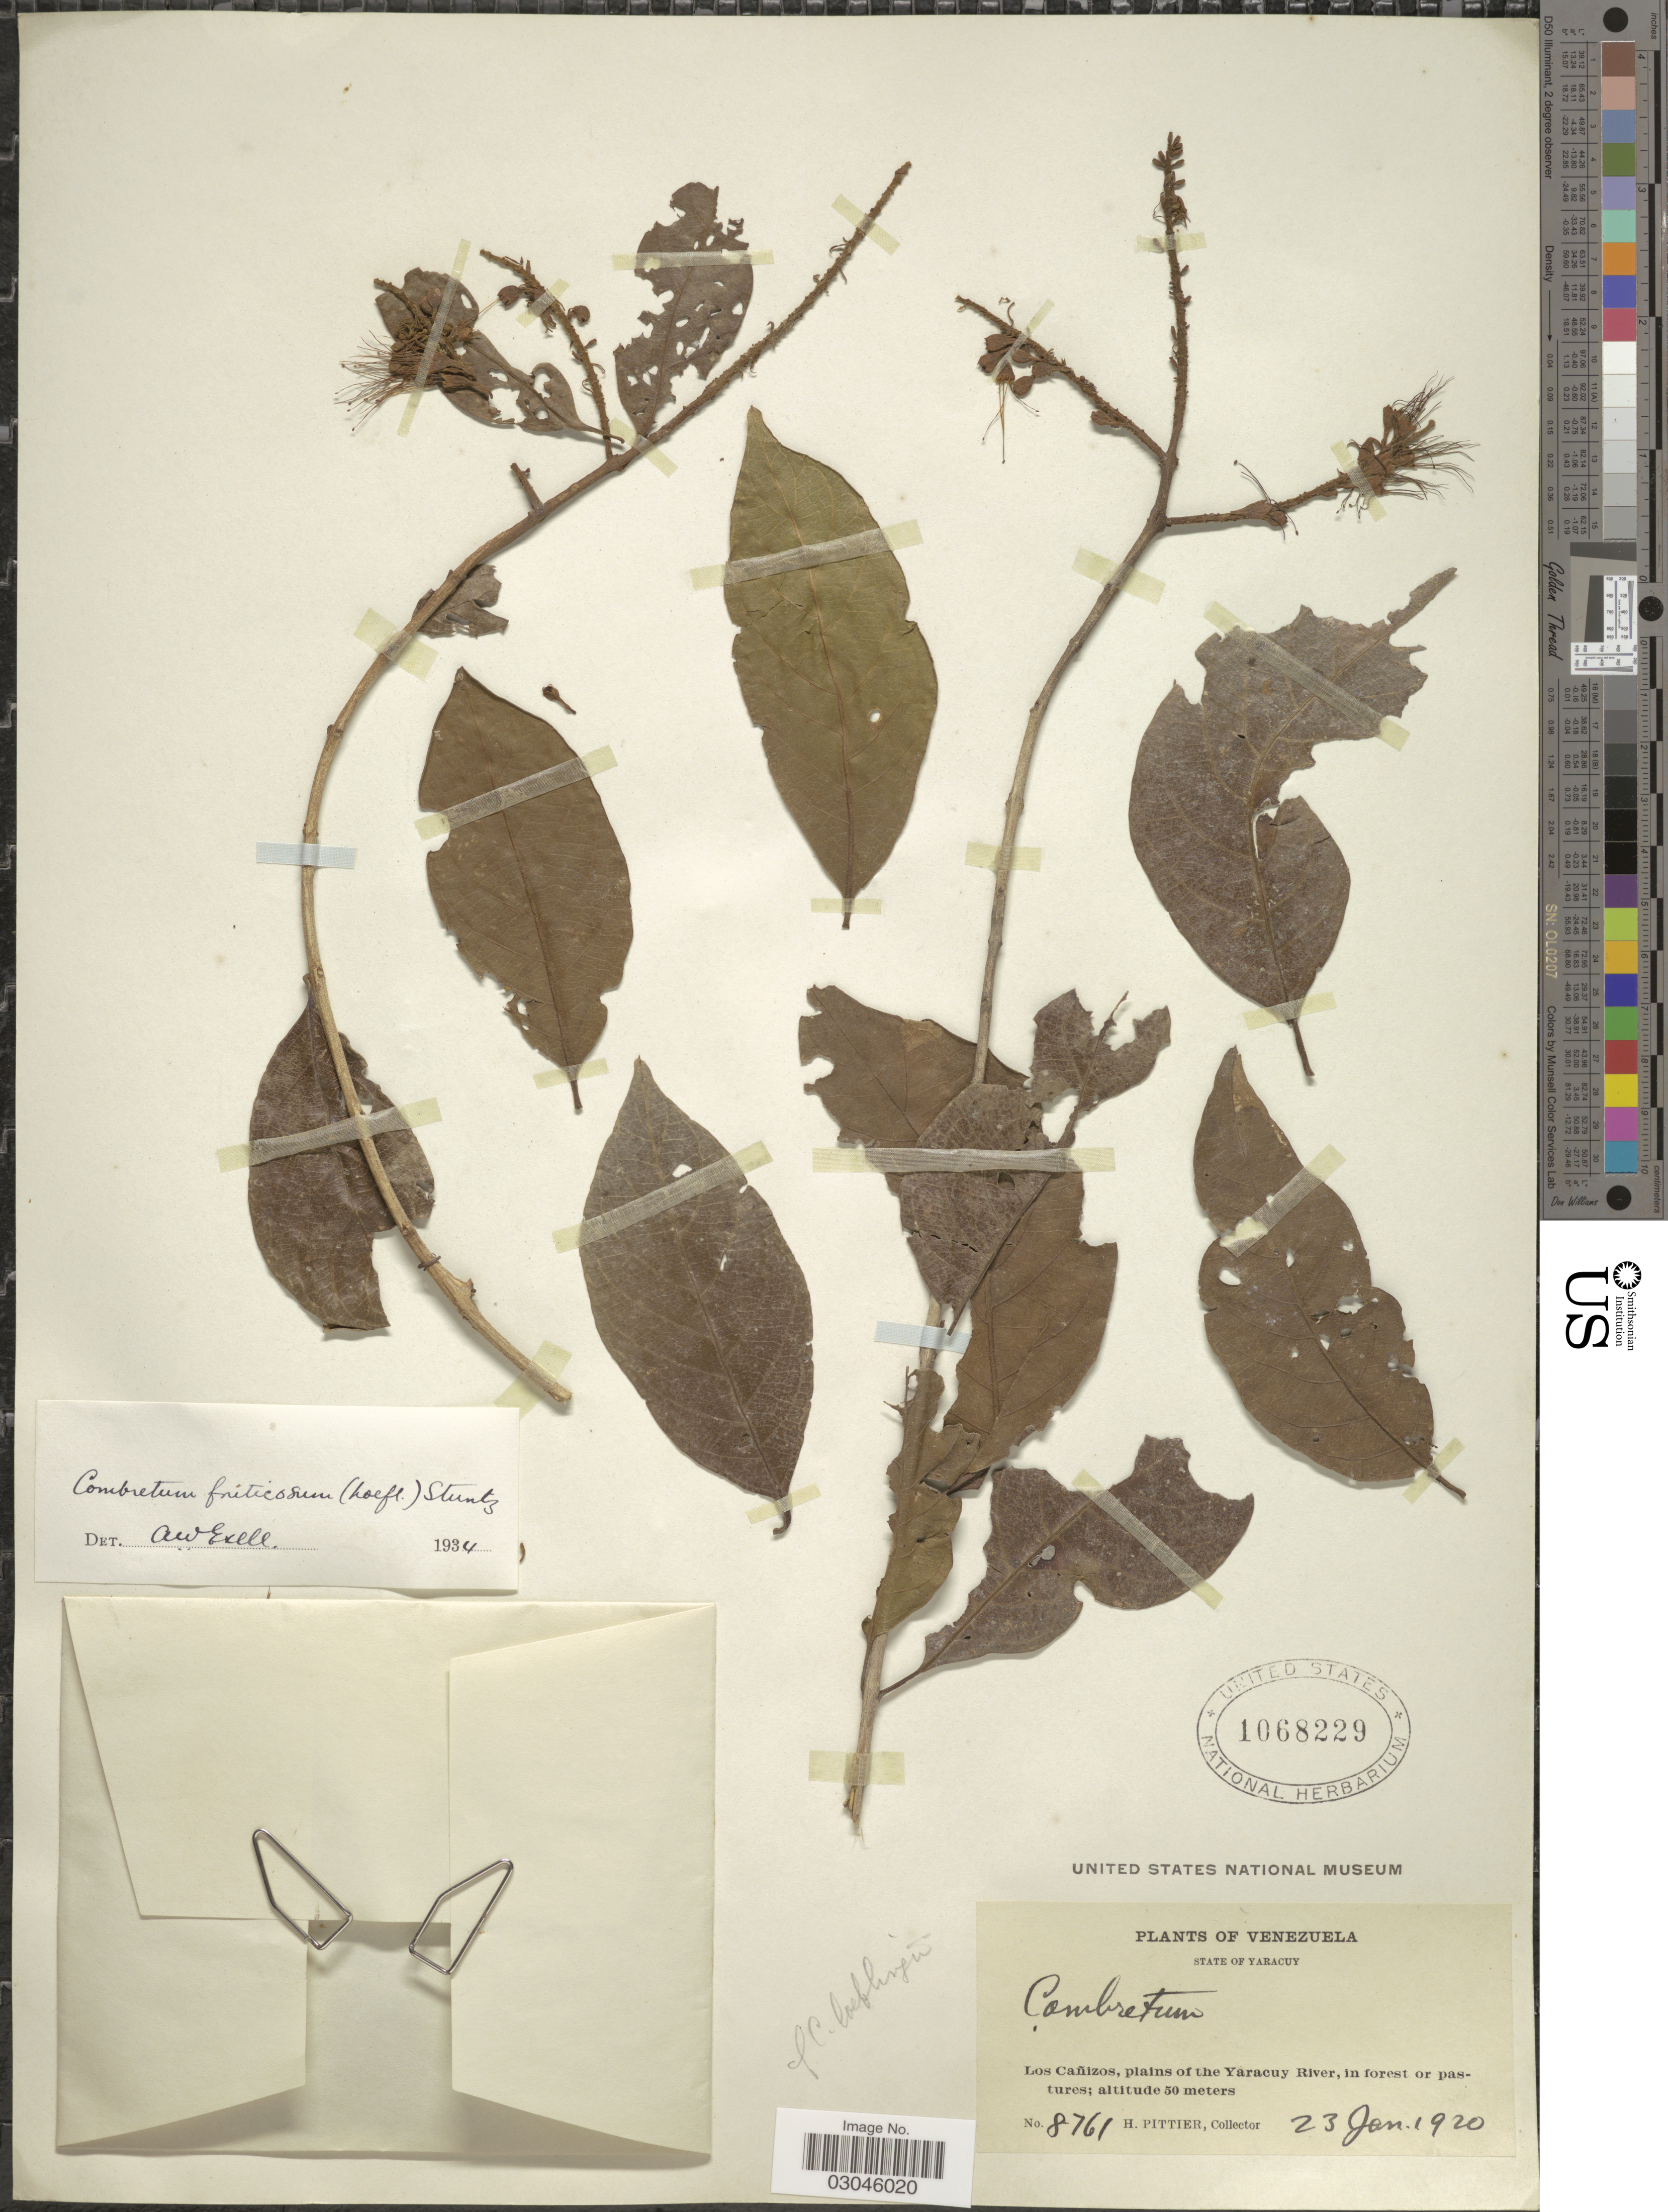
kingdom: Plantae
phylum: Tracheophyta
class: Magnoliopsida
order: Myrtales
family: Combretaceae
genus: Combretum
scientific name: Combretum fruticosum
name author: (Loefl.) Stuntz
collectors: H. F. Pittier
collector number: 8761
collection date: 1920-01-23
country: Venezuela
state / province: Yaracuy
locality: Los Cañizos, plains of the Yaracuy River.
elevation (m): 50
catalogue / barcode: US 1068229